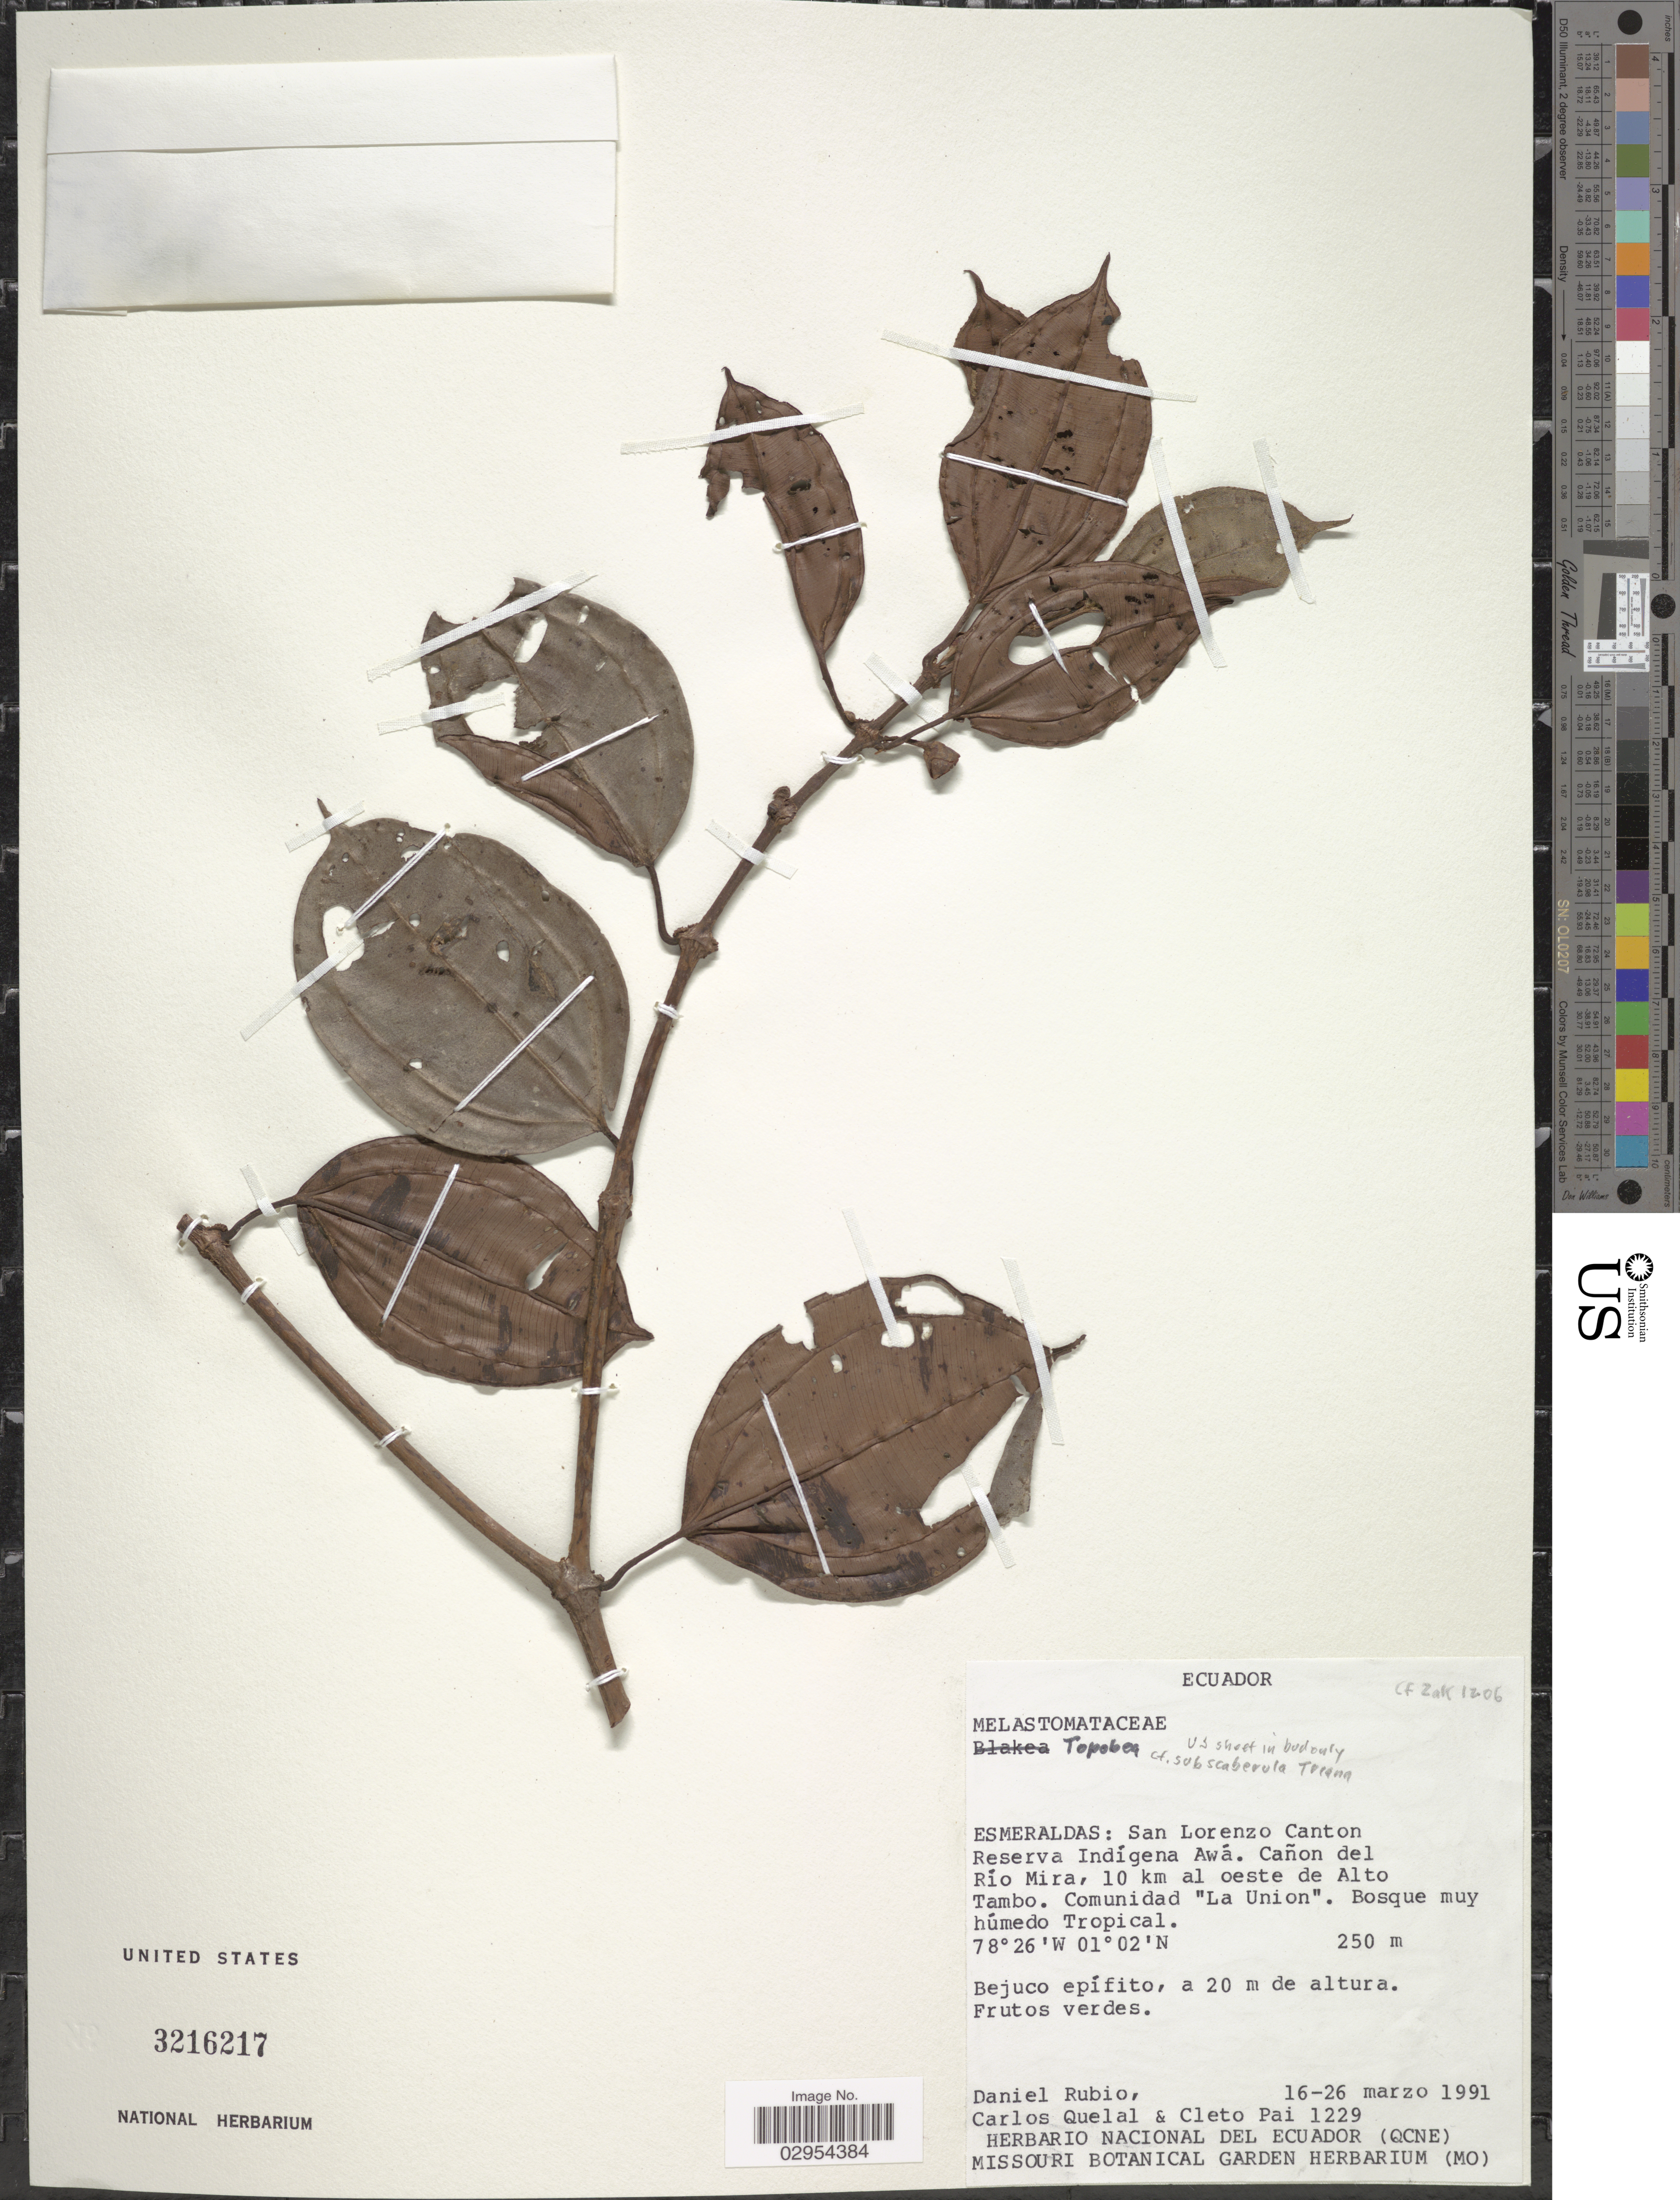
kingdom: Plantae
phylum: Tracheophyta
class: Magnoliopsida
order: Myrtales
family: Melastomataceae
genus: Blakea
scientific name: Blakea subscabrula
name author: (Triana) Penneys & Judd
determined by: Michelangeli, F. A.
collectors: D. Rubio, C. Quelal & C. Pai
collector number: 1229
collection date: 1991-03-16/1991-03-26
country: Ecuador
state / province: Esmeraldas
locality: San Lorenzo Canton, Reserva Indígena Awá. Cañon del Río Mira, 10 km al oeste de Alto Tambo. Comunidad La Union.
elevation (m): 250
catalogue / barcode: US 3216217